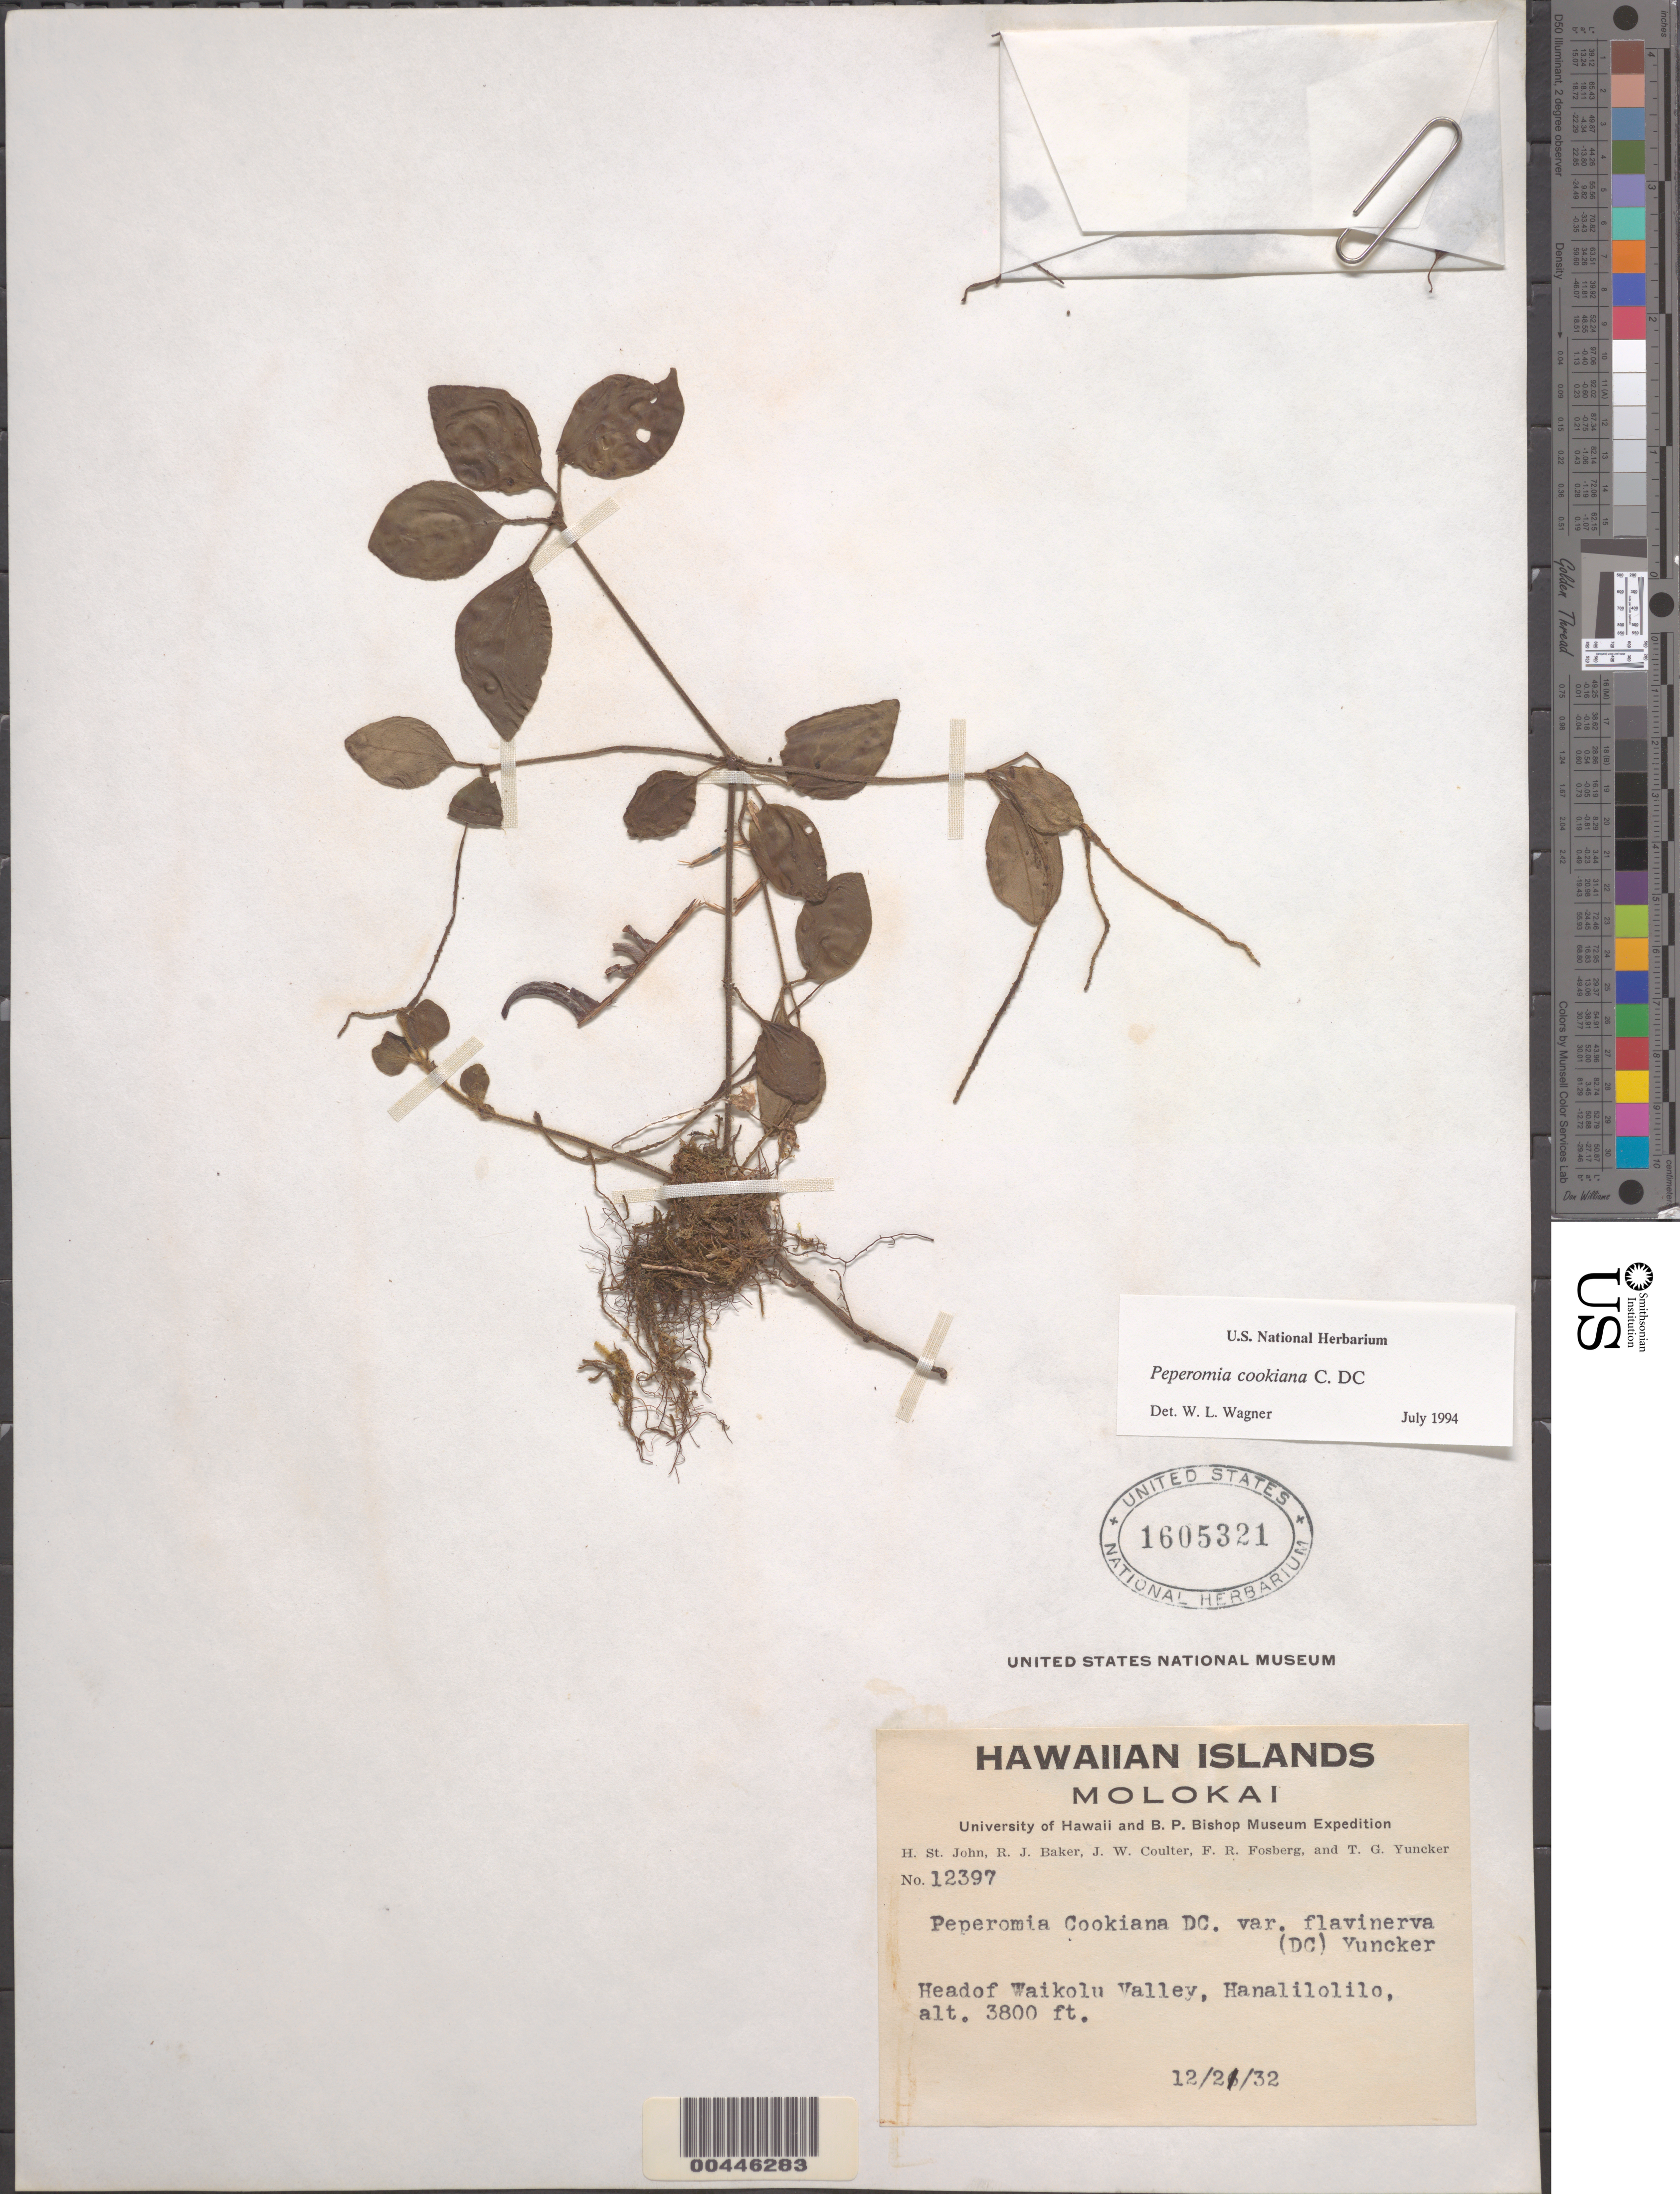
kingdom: Plantae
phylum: Tracheophyta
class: Magnoliopsida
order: Piperales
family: Piperaceae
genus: Peperomia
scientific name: Peperomia cookiana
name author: C. DC.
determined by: Wagner, W. L., (BOT), Smithsonian Institution - National Museum of Natural History (UNITED STATES)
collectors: H. St. John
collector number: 12397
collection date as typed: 21 Dec 1932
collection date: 1932-12-21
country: United States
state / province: Hawaii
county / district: Maui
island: Moloka'i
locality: Head of Waikolu Valley, Hanalilolilo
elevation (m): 1158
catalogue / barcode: US 1605321